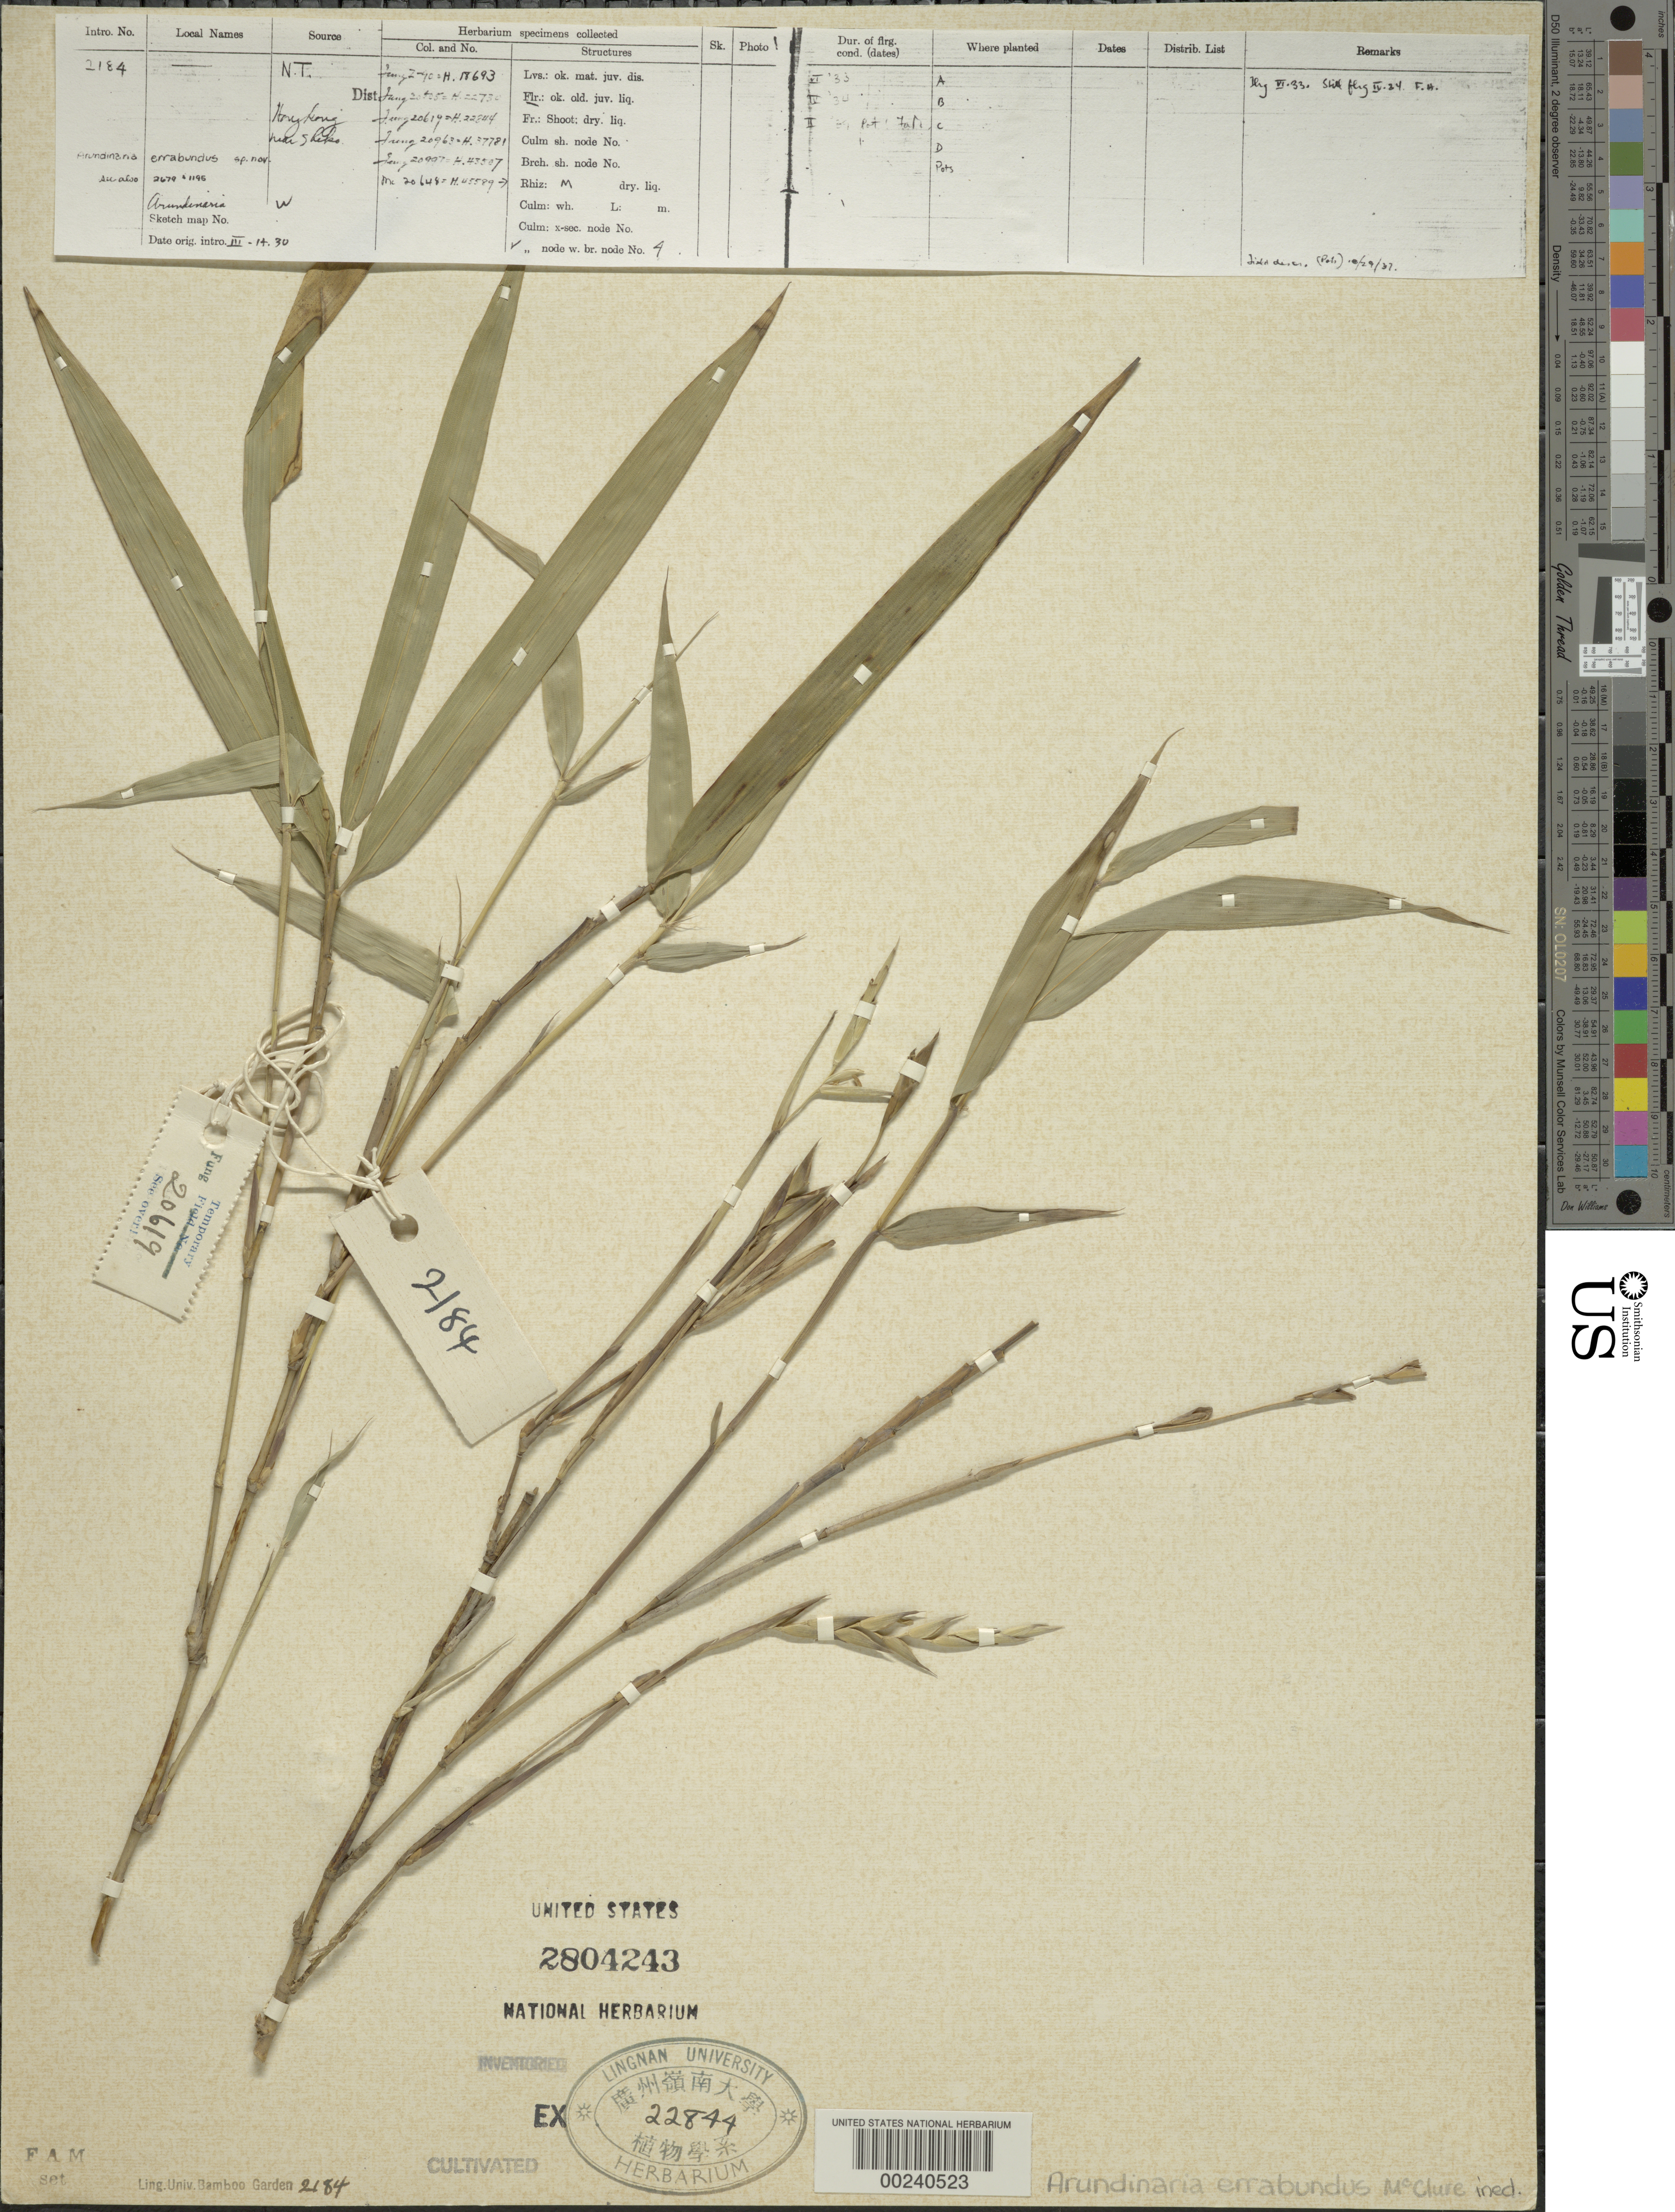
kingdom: Plantae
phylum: Tracheophyta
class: Liliopsida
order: Poales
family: Poaceae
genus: Arundinaria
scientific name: Arundinaria sp.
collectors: H. L. Fung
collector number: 20619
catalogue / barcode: US 2804243